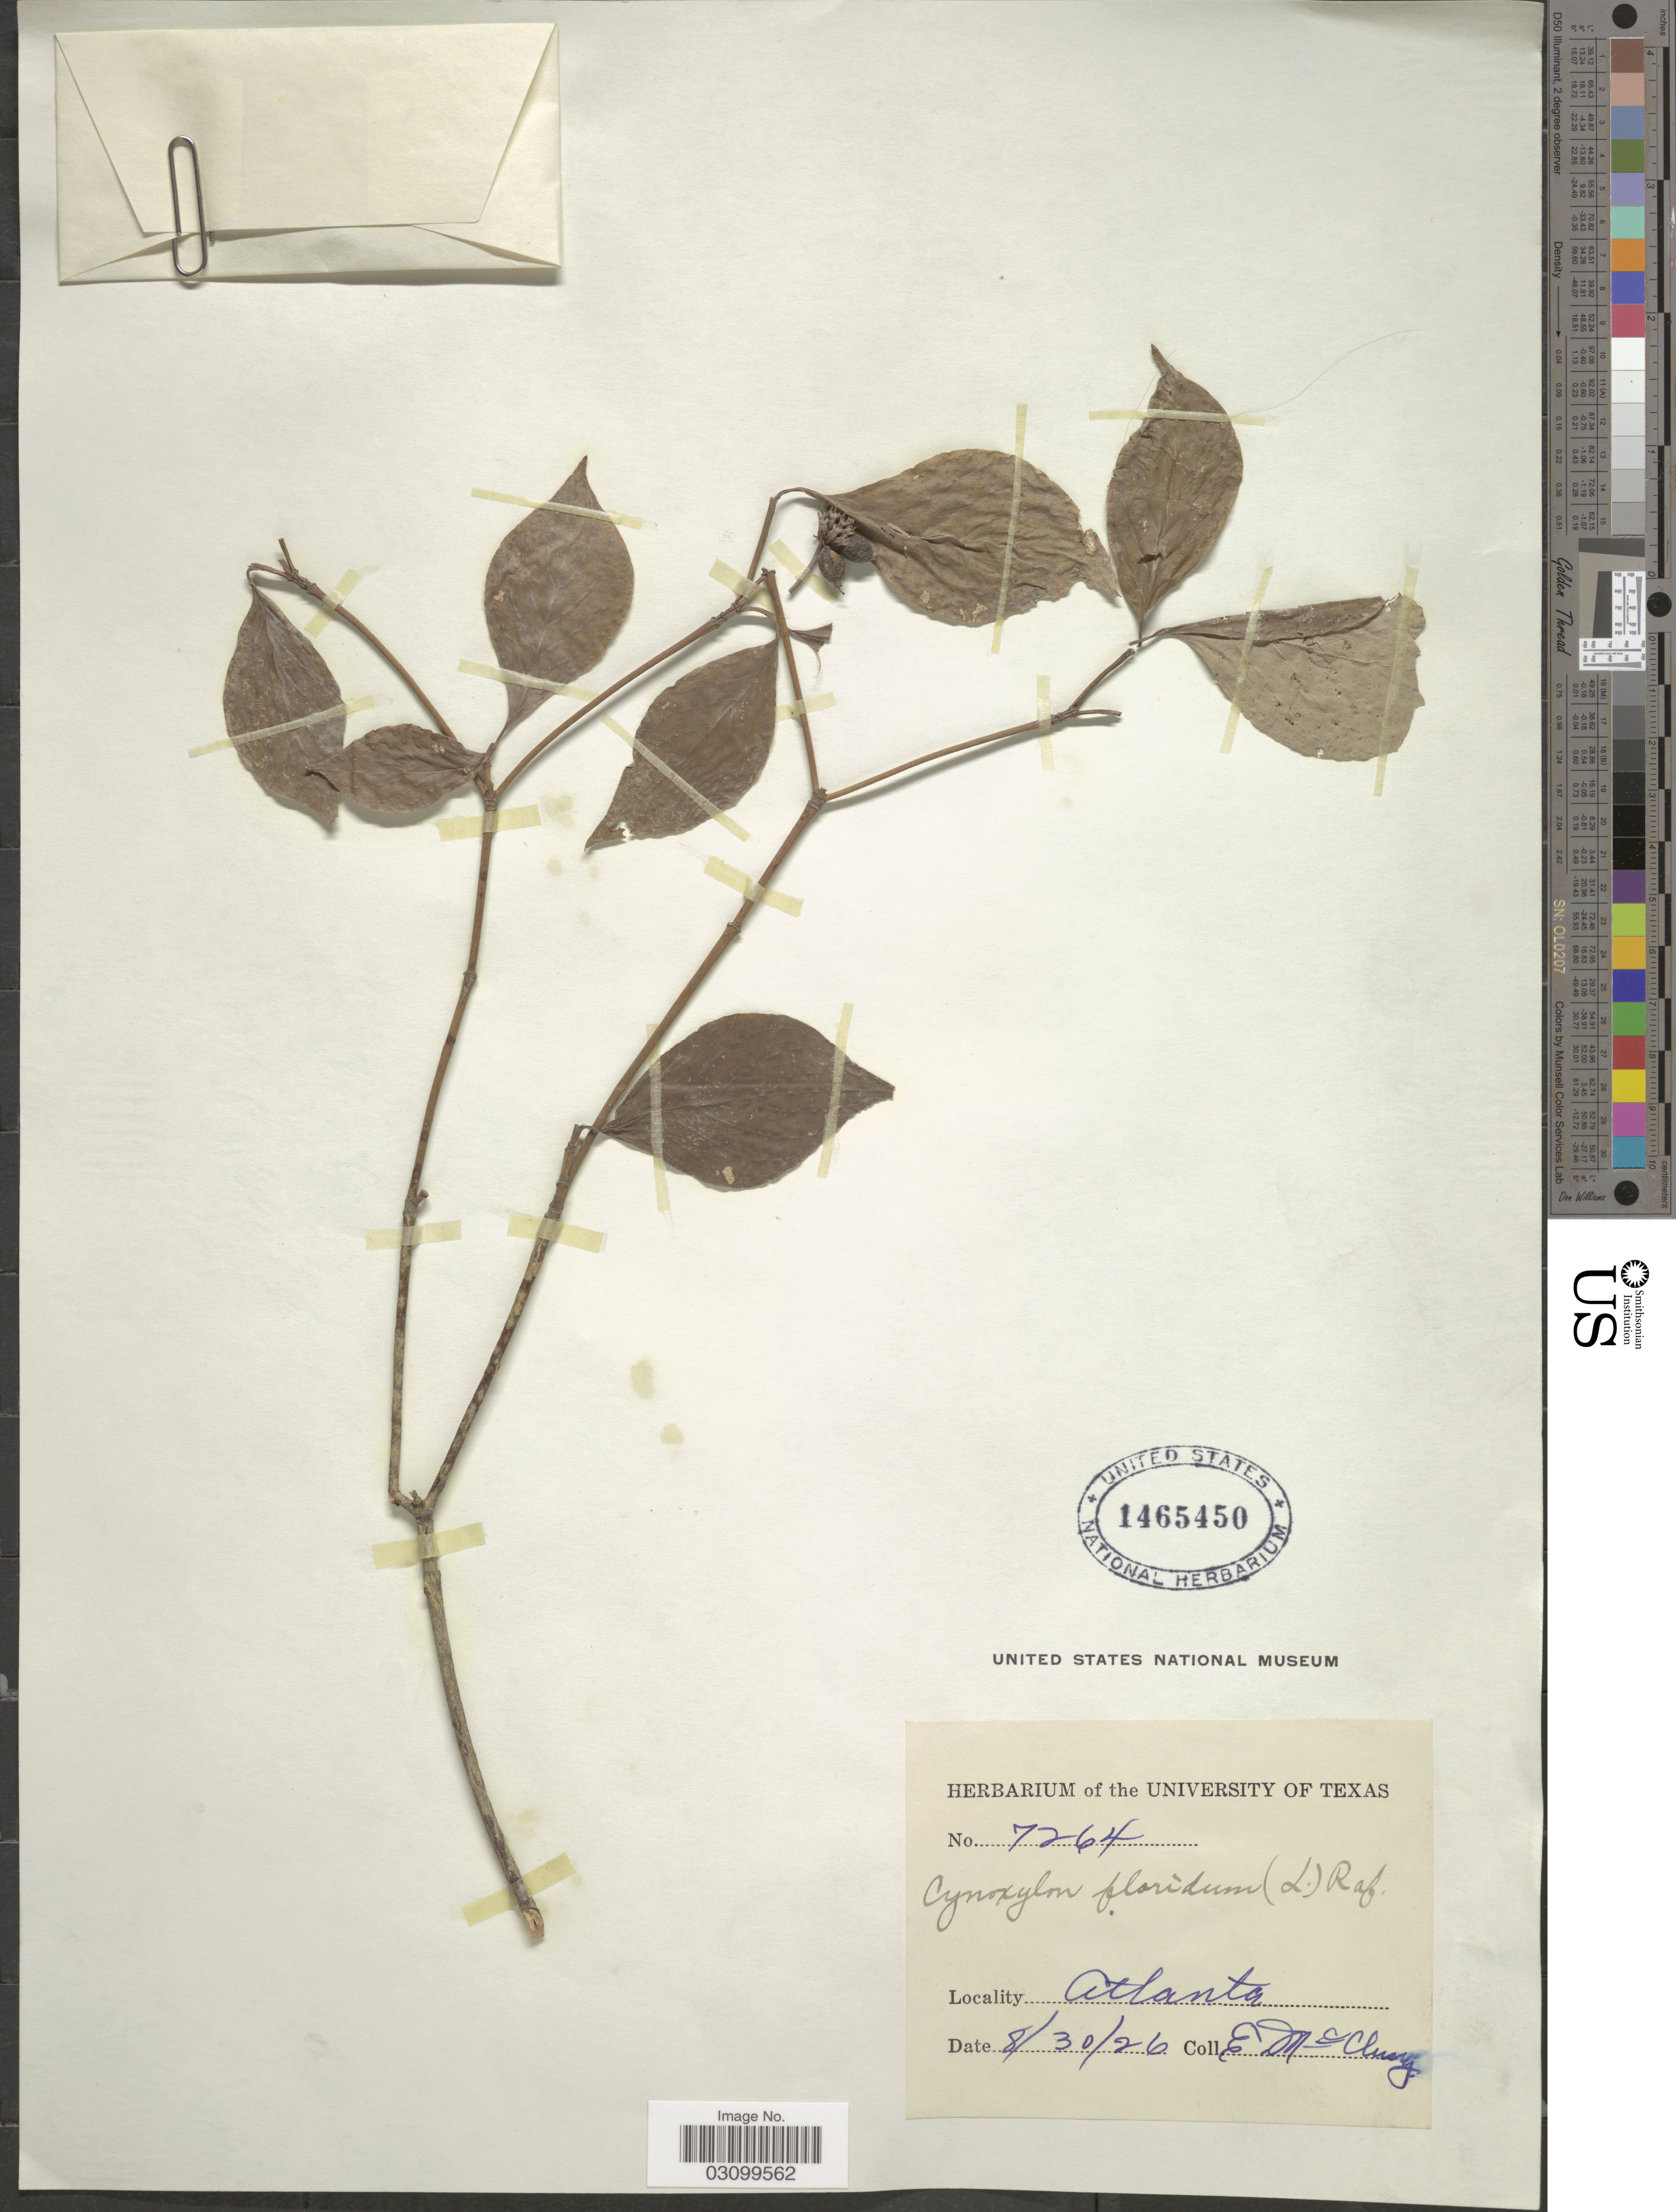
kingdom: Plantae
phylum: Tracheophyta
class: Magnoliopsida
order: Cornales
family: Cornaceae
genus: Cornus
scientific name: Cornus florida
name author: L.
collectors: E. McClung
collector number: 7264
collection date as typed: Transcribed d/m/y: 30/8/26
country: United States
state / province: Texas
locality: Atlanta.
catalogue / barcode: US 1465450